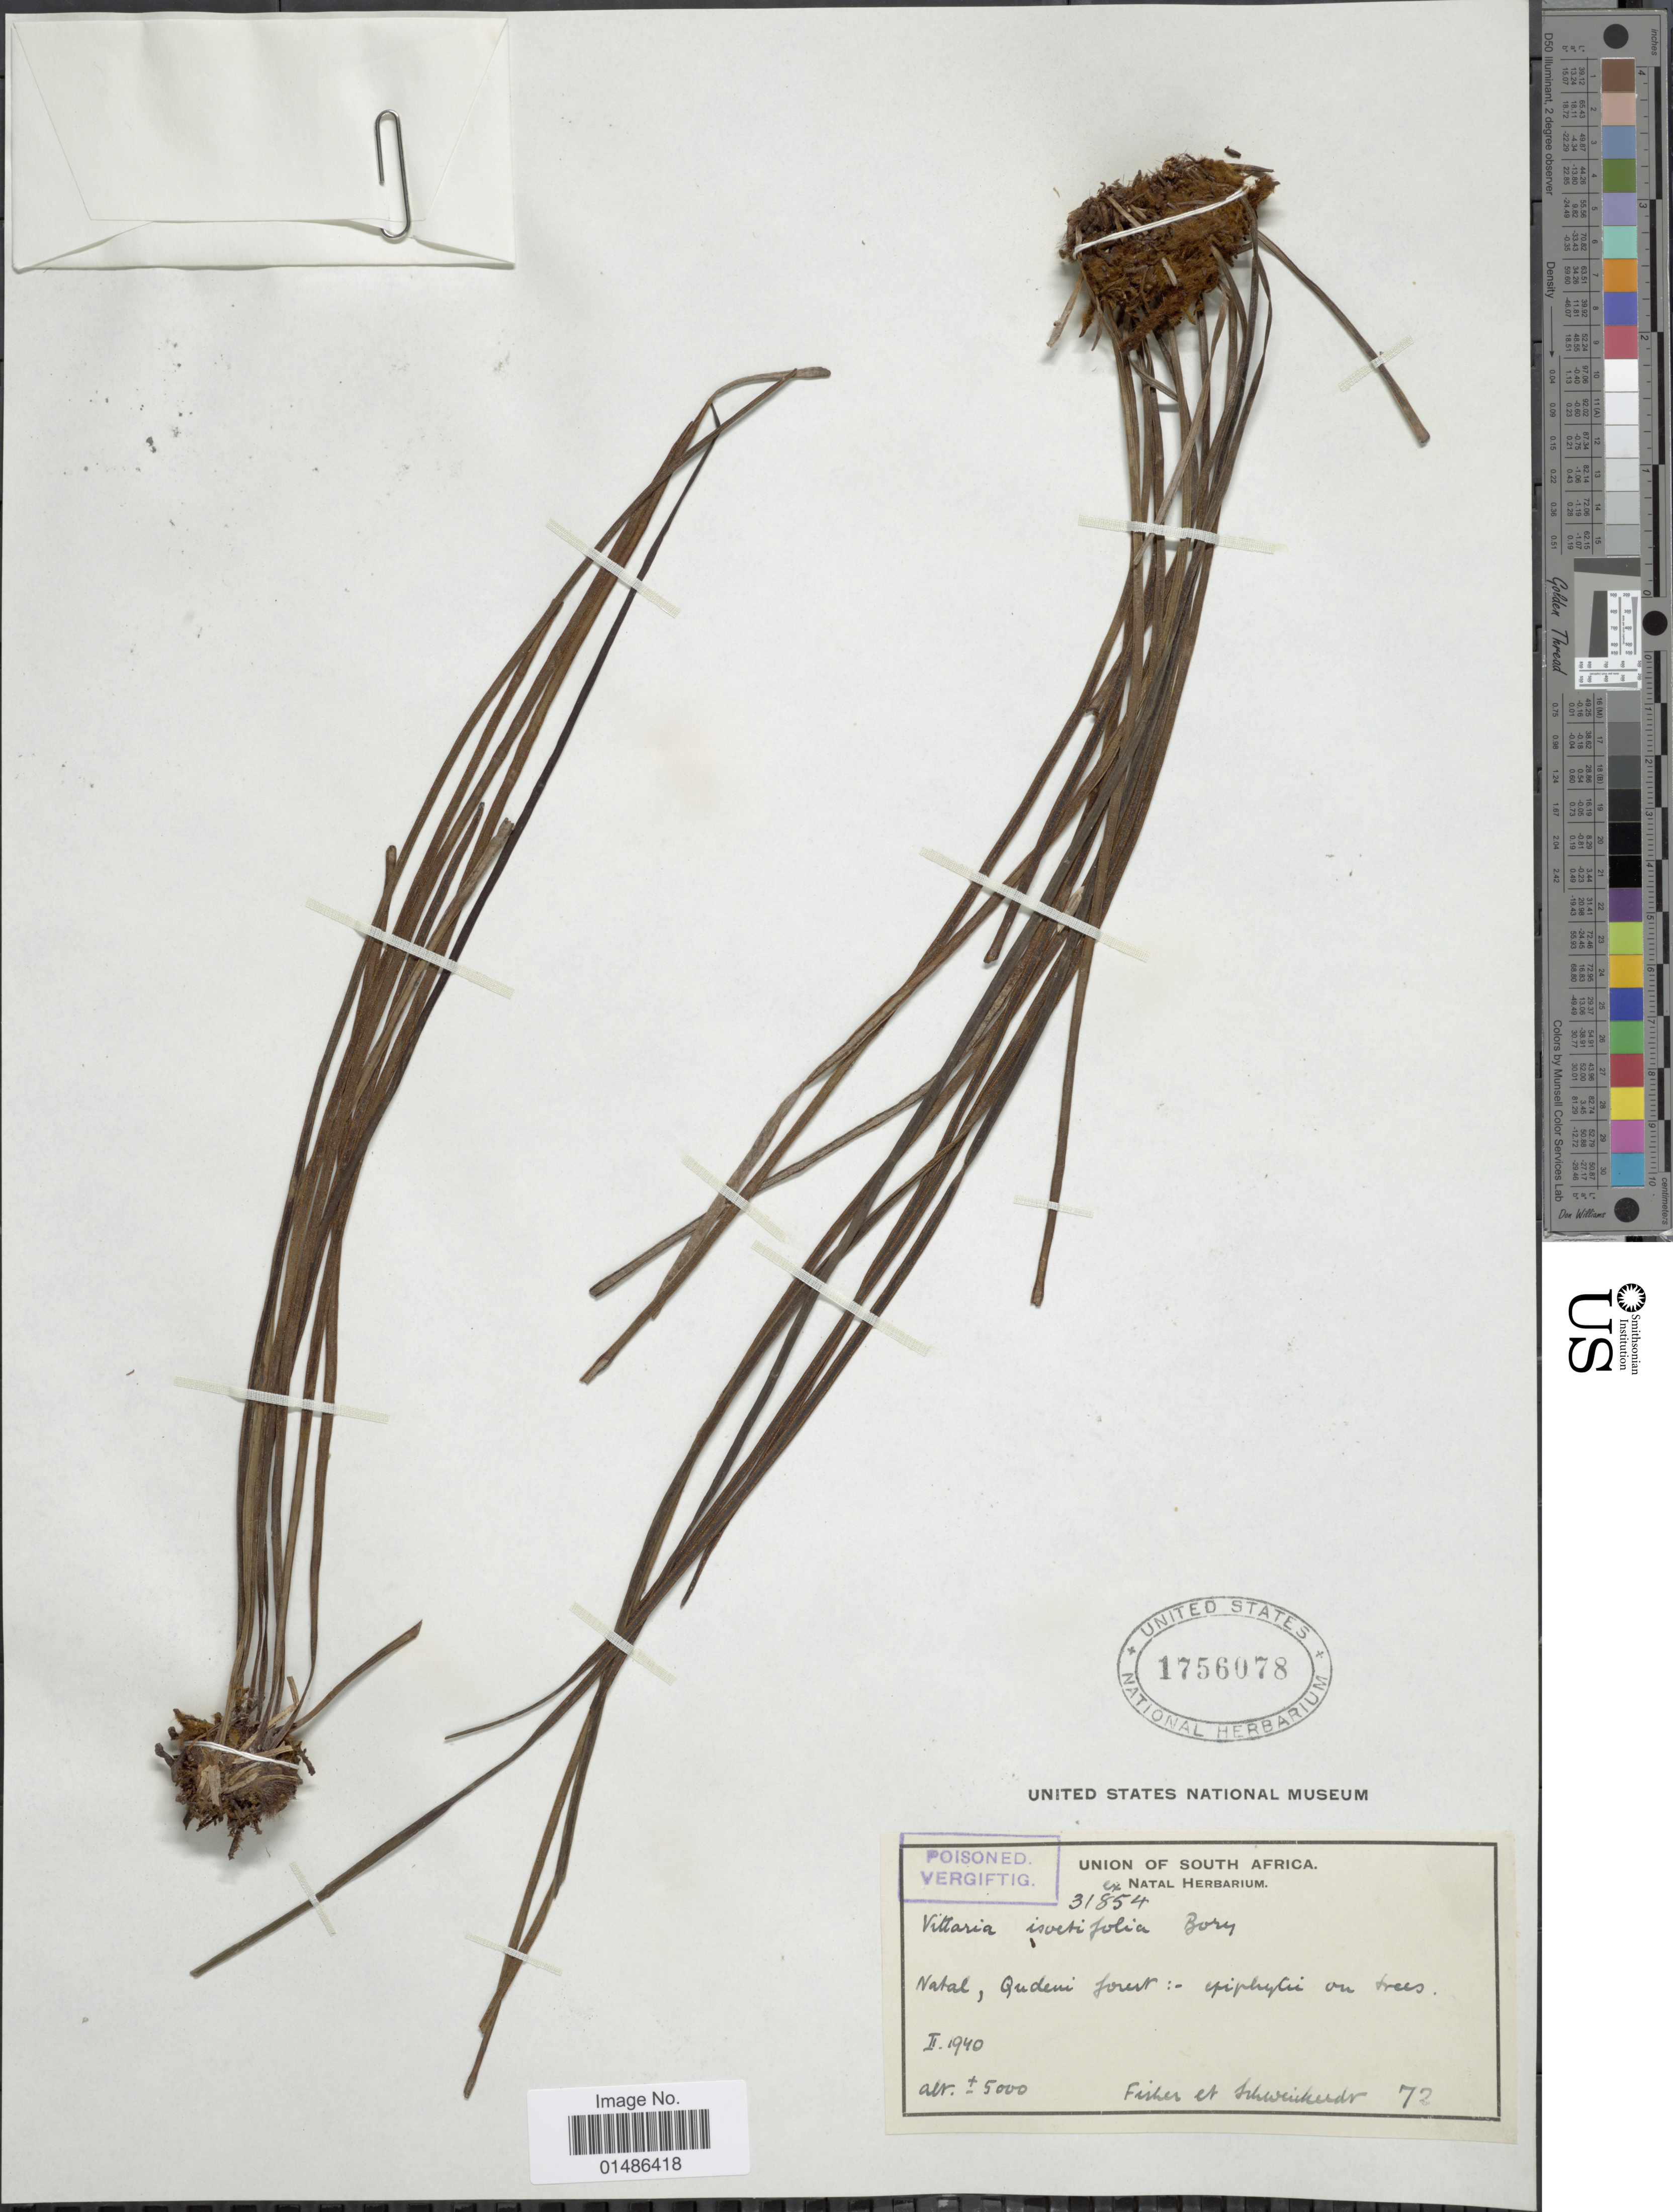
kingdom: Plantae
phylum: Tracheophyta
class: Polypodiopsida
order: Polypodiales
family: Pteridaceae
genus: Haplopteris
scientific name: Haplopteris isoetifolia comb. in ed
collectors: -- Fisher & -. Schweickerdt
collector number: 72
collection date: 1940-02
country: South Africa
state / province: KwaZulu-Natal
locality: Union of South Africa. Natal, Qudeni forest.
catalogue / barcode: US 1756078